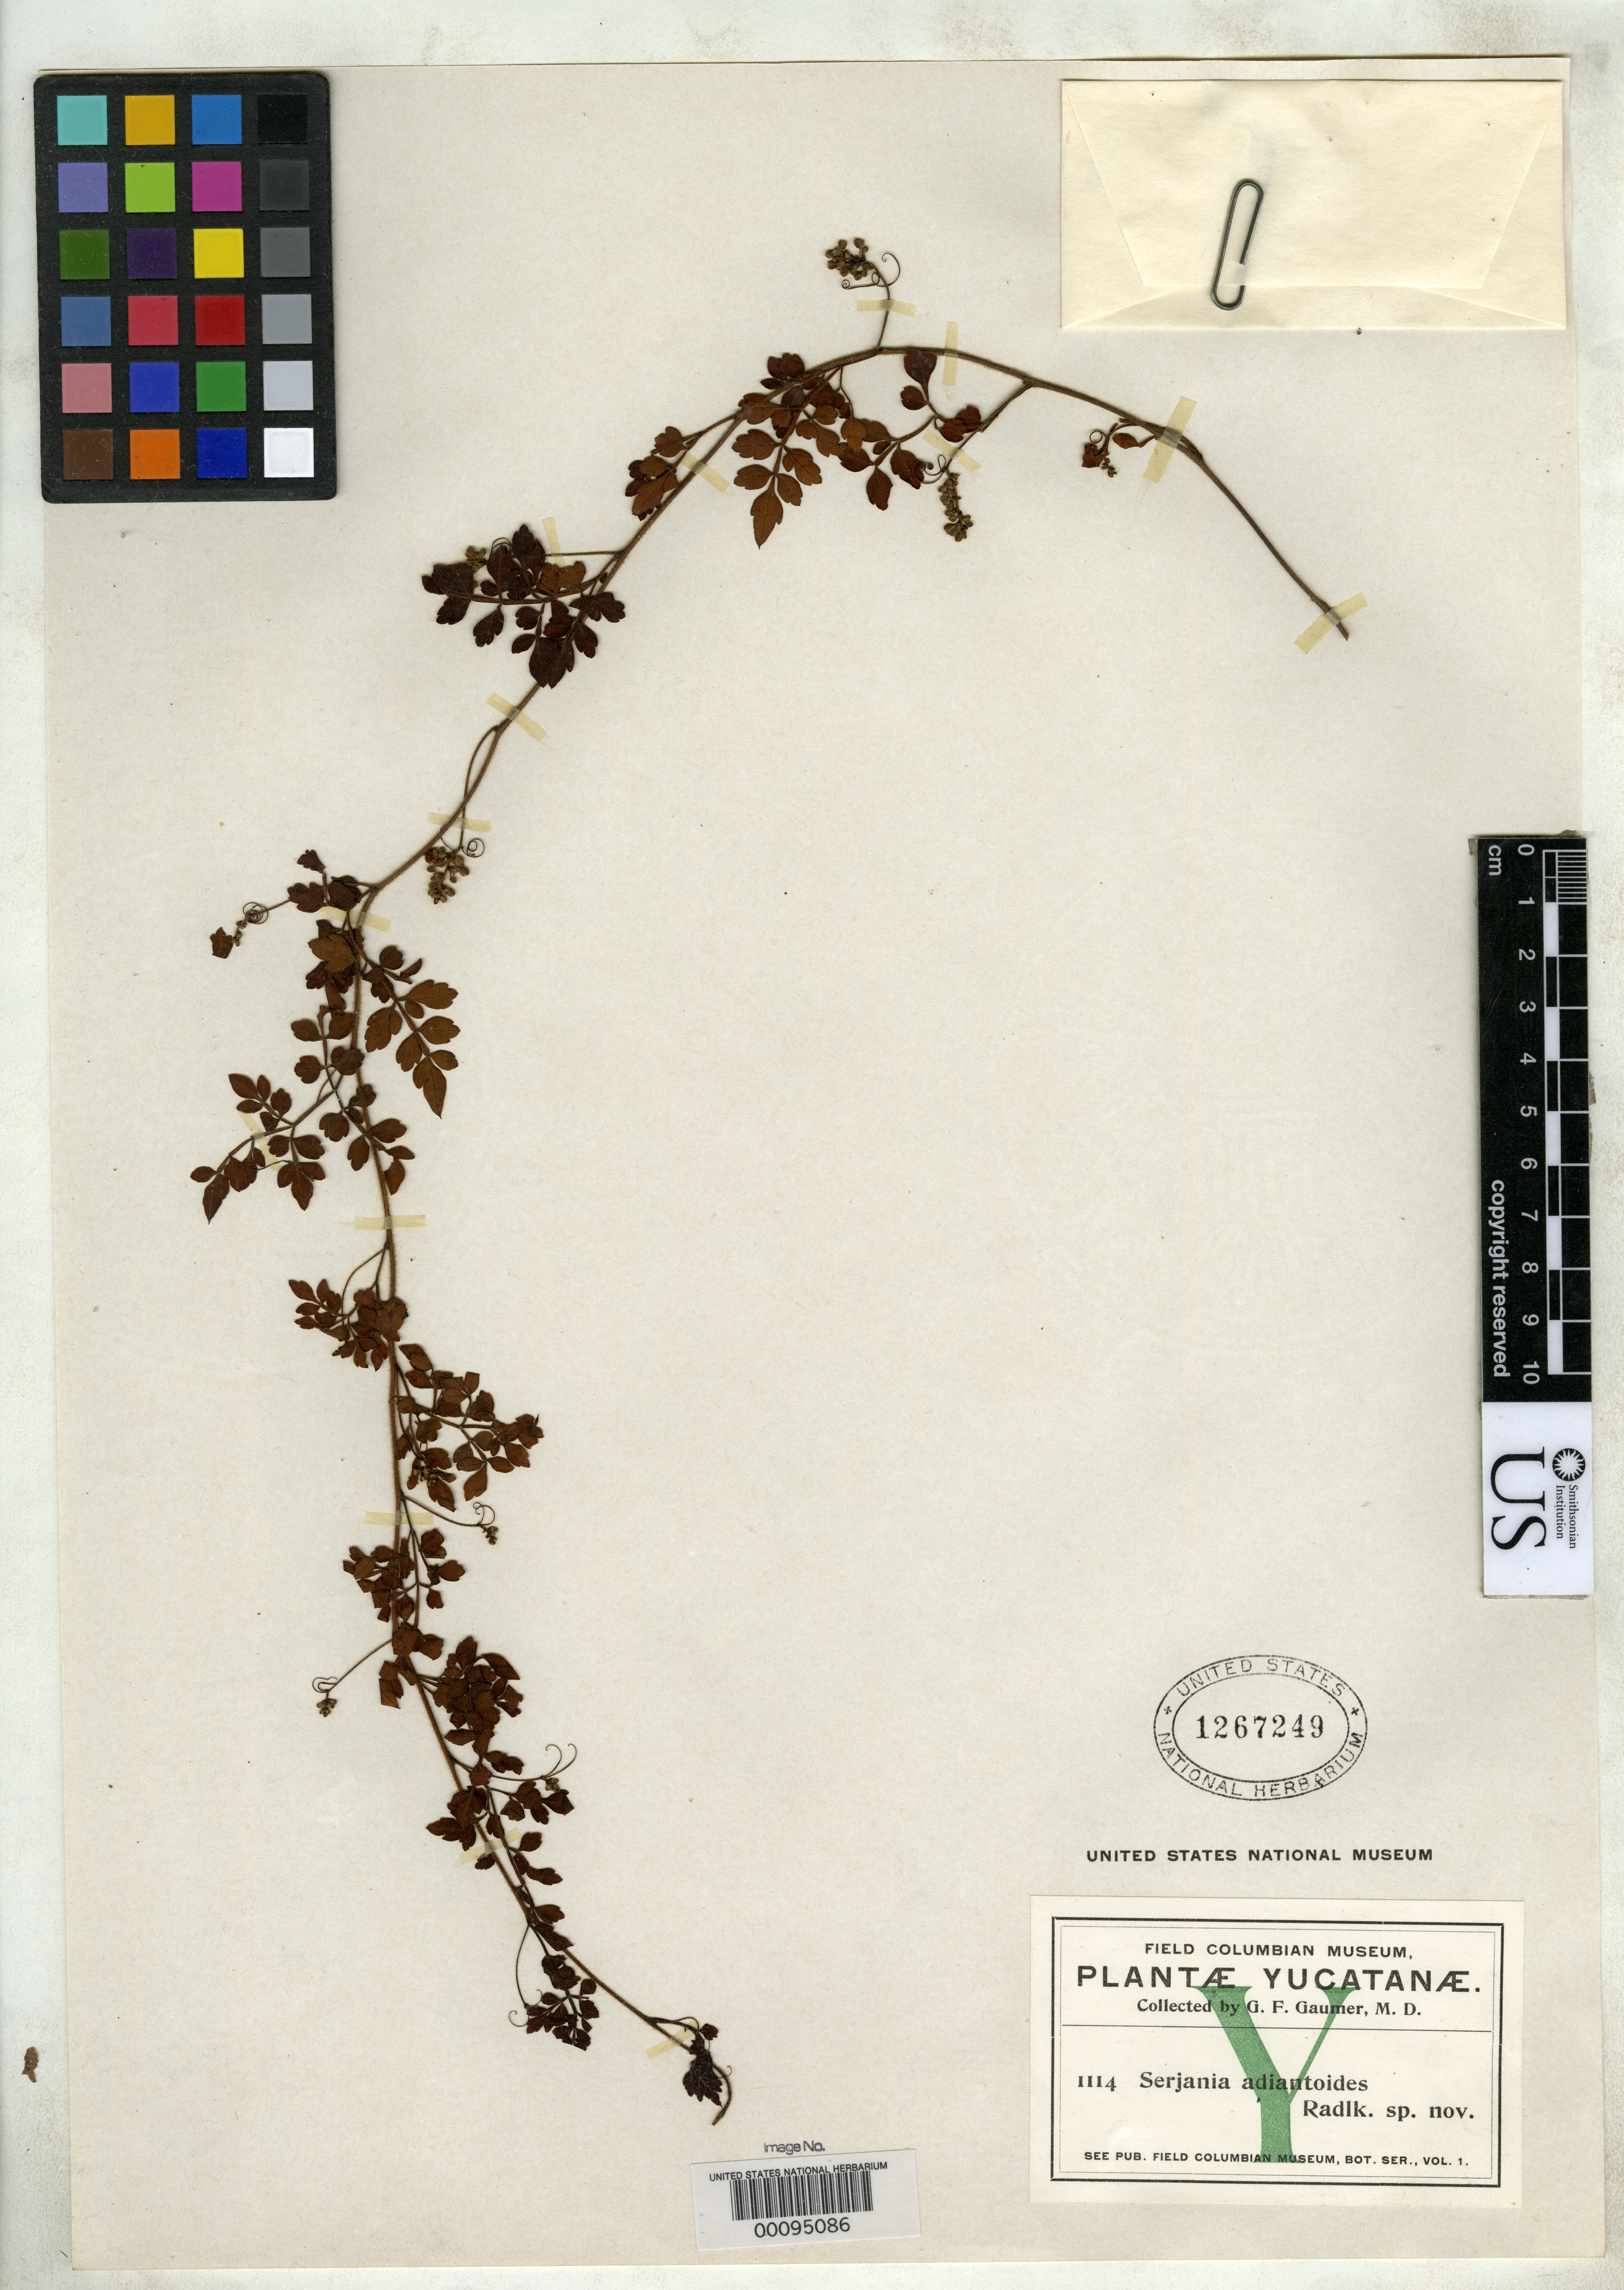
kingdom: Plantae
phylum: Tracheophyta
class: Magnoliopsida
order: Sapindales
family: Sapindaceae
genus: Serjania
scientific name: Serjania adiantoides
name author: Radlk. in Millsp.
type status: Isotype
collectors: G. F. Gaumer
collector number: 1114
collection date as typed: Sep 1895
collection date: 1895-09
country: Mexico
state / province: Yucatán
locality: Buena Vista Xbac.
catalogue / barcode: US 1267249